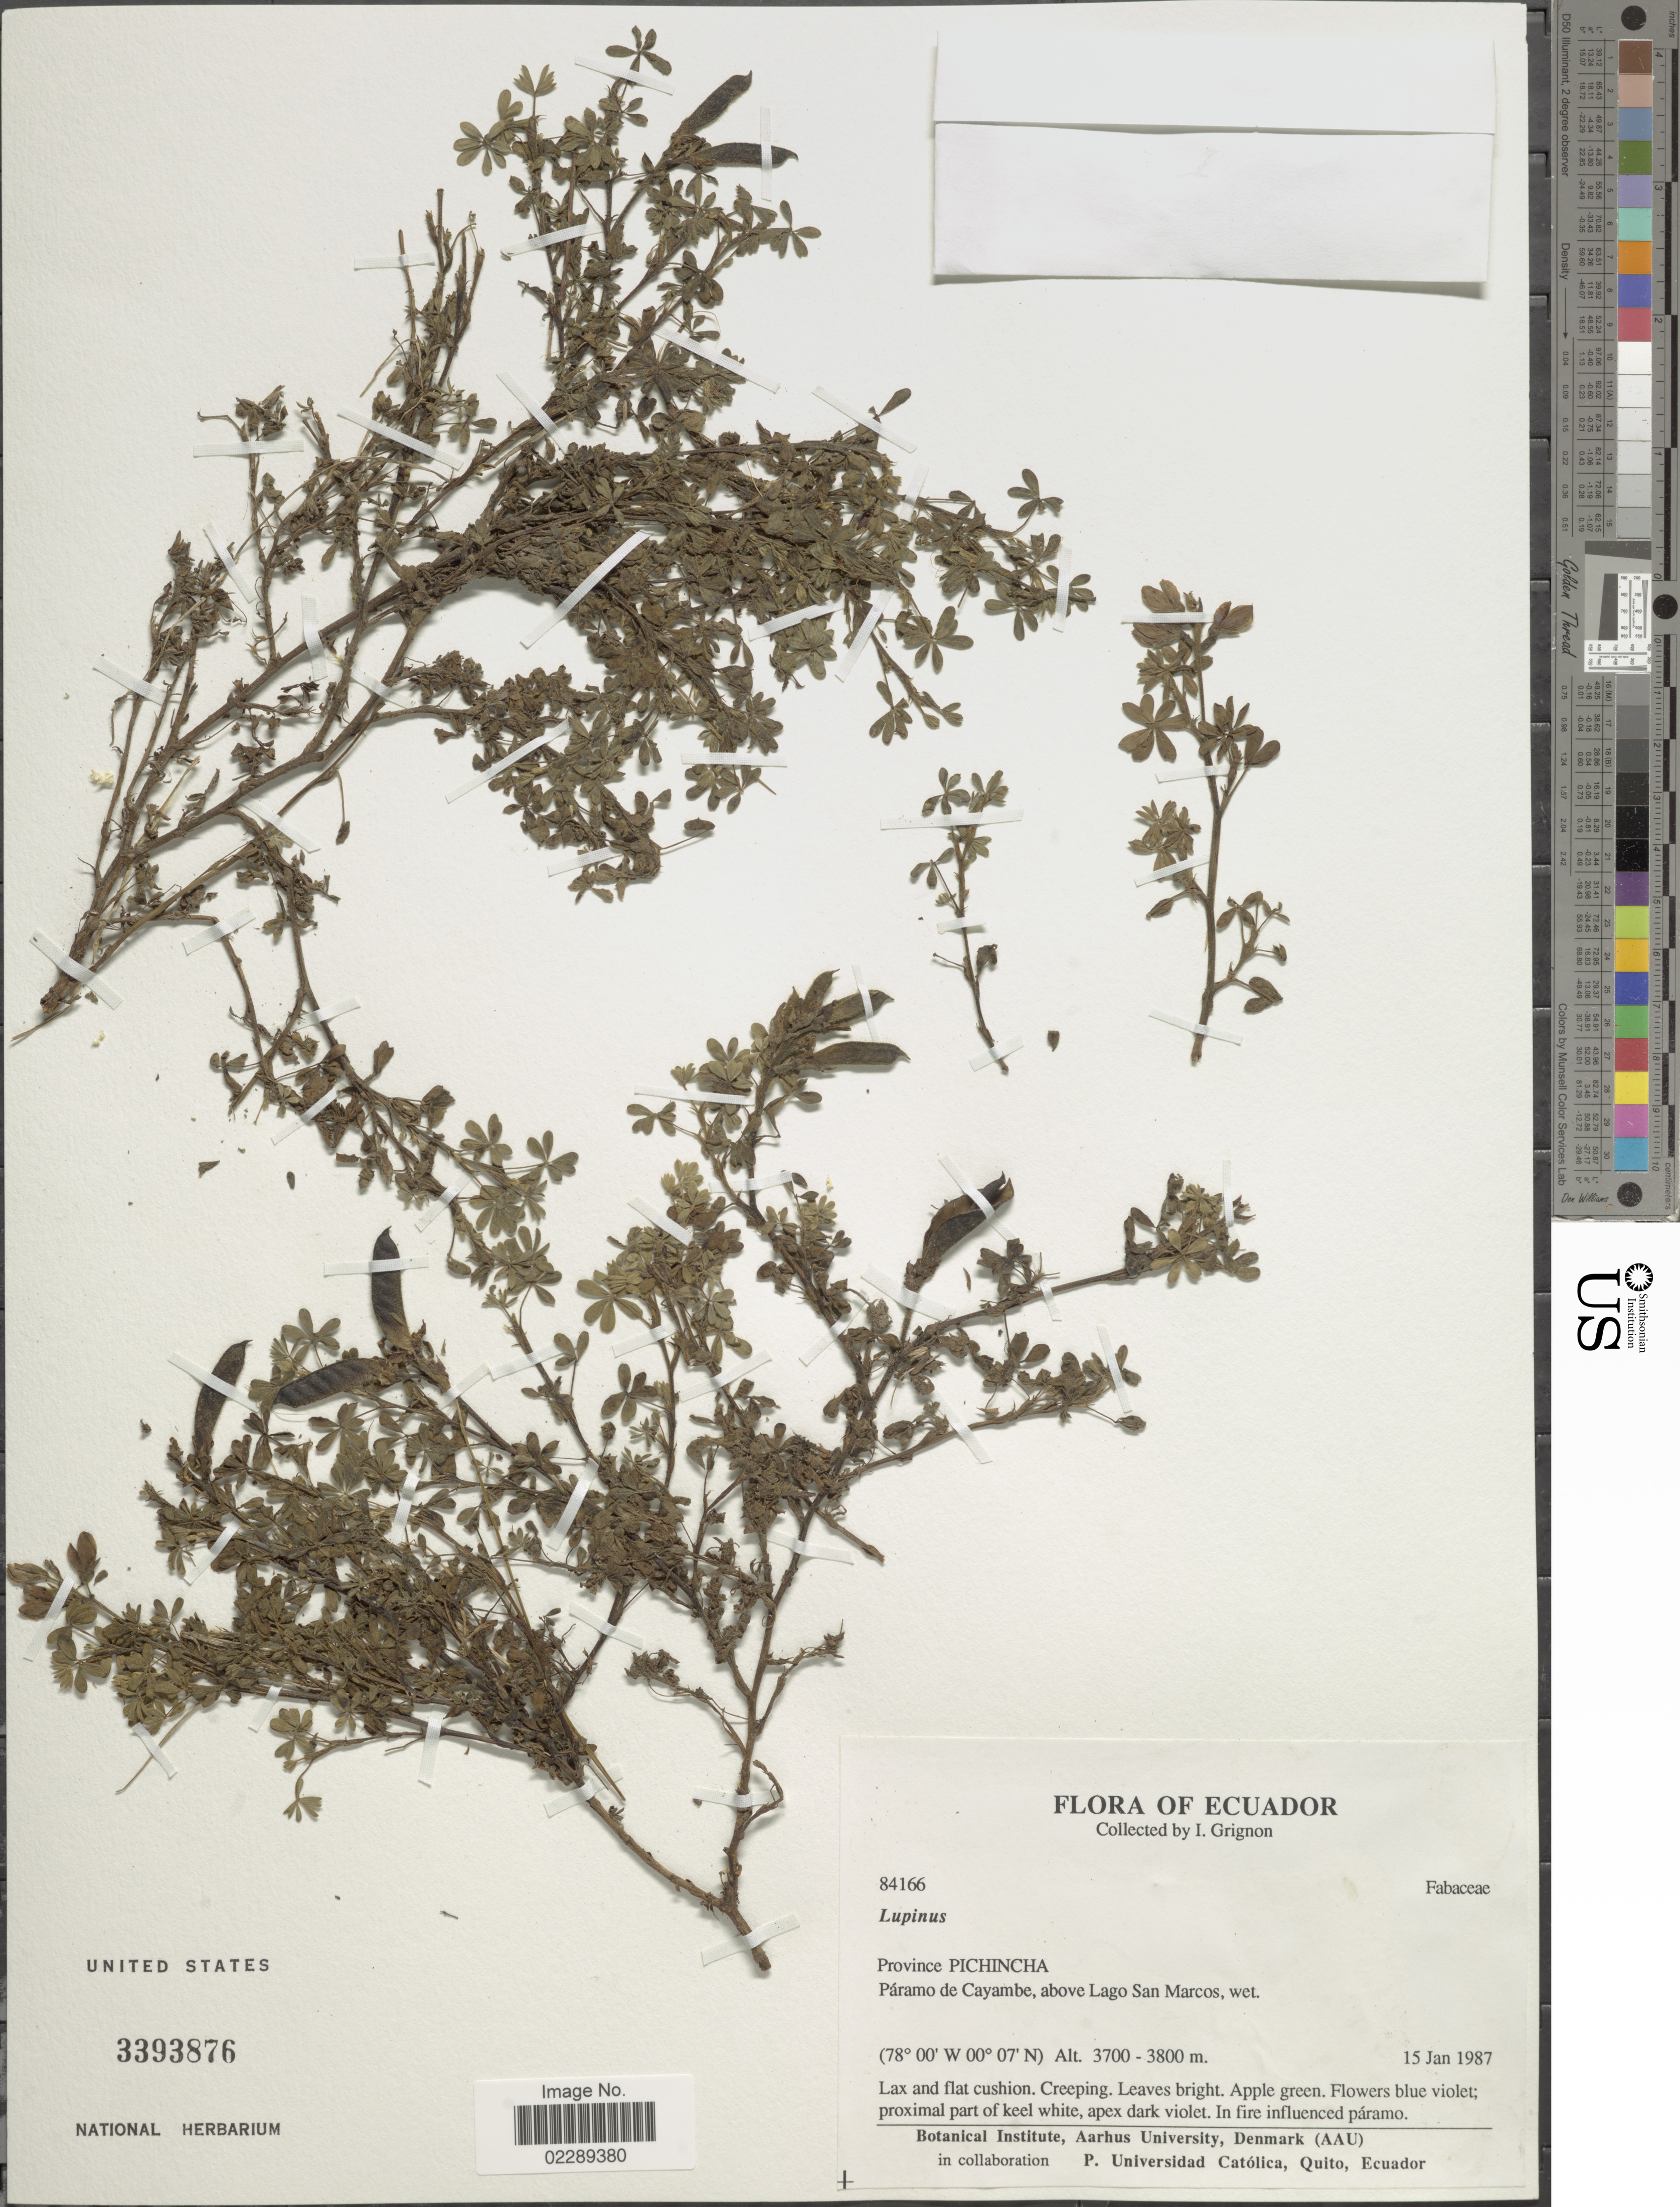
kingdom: Plantae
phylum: Tracheophyta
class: Magnoliopsida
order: Fabales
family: Fabaceae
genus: Lupinus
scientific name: Lupinus sp.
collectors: I. Grignon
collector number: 84166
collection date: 1987-01-15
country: Ecuador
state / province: Pichincha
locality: Province Pichincha. Páramo de Cayambe, above Lago San Marcos, wet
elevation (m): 3700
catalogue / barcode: US 3393876